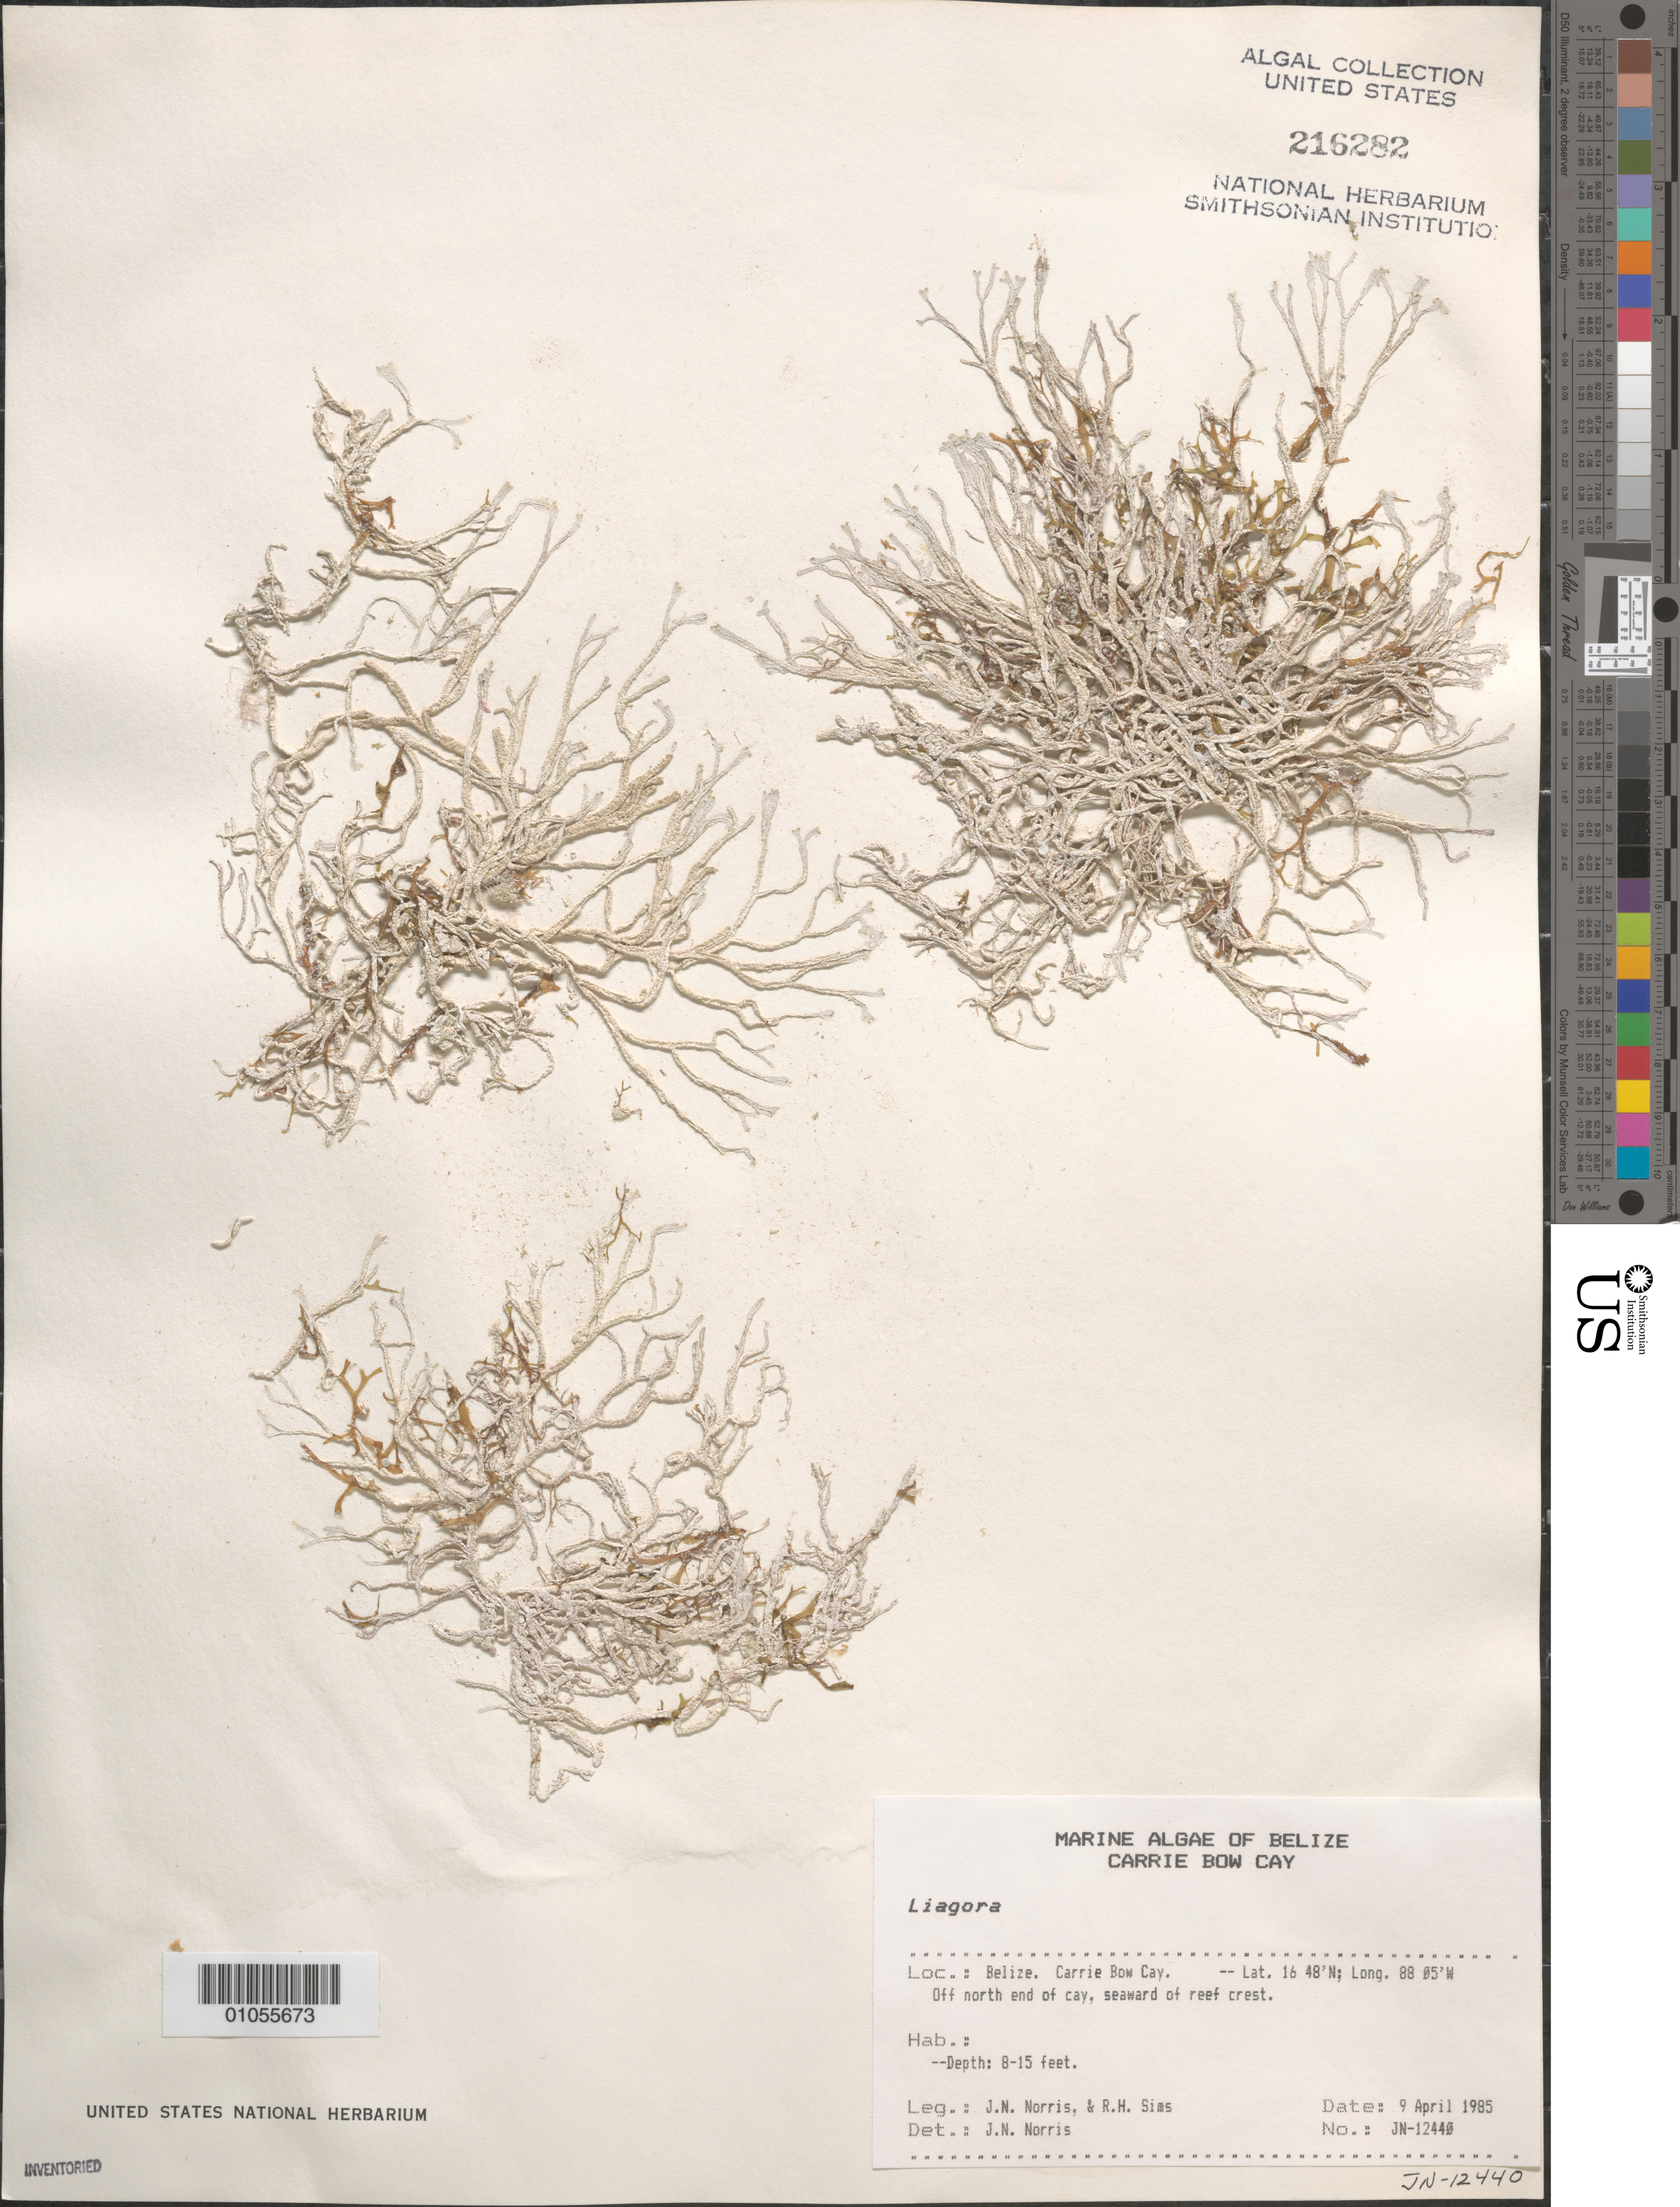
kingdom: Plantae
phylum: Rhodophyta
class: Florideophyceae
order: Nemaliales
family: Liagoraceae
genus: Liagora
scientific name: Liagora sp.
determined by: Norris, James N.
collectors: J. N. Norris & R. H. Sims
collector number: JN-12440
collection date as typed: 09 Apr 1985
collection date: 1985-04-09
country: Belize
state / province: Stann Creek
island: Carrie Bow Cay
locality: Off north end of cay, seaward of reef crest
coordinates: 16 48'N, 88 05'W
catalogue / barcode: US 216282